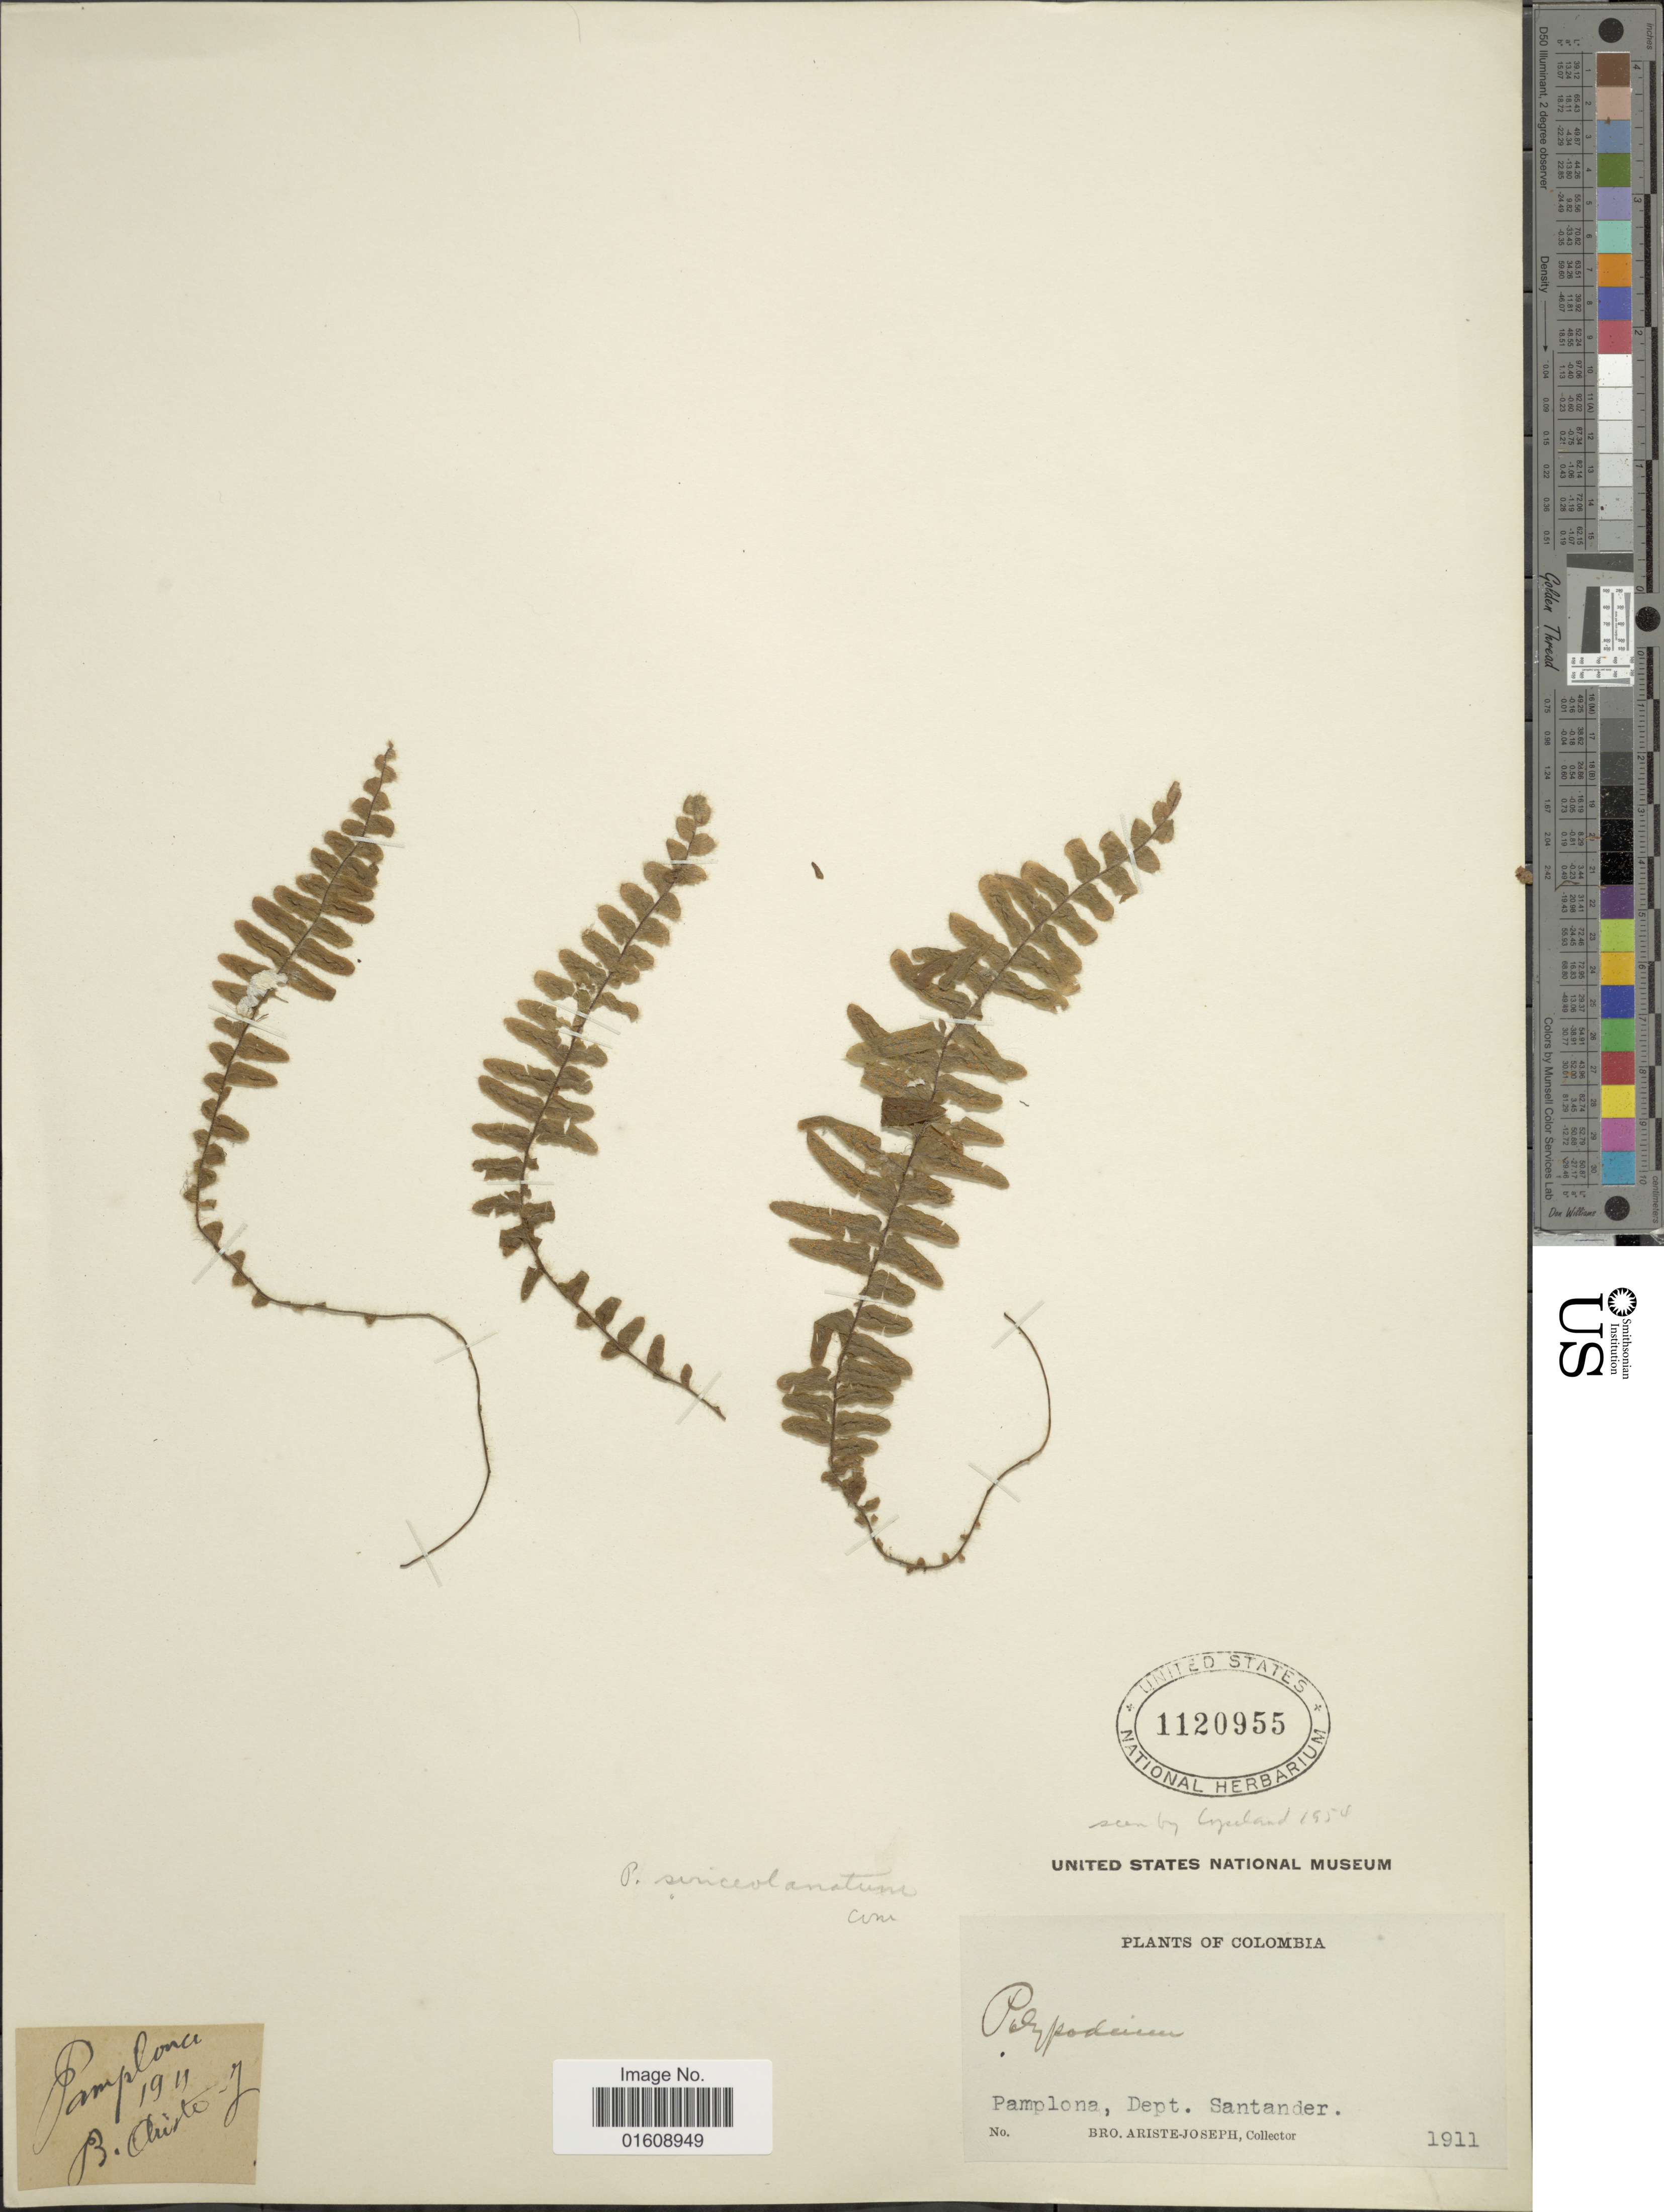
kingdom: Plantae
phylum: Tracheophyta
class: Polypodiopsida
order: Polypodiales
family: Polypodiaceae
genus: Alansmia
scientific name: Alansmia lanigera var. stella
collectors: Bro. Ariste-Joseph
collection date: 1911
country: Colombia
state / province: Santander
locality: Colombia, Pamplona, Dept. Santander.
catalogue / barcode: US 1120955